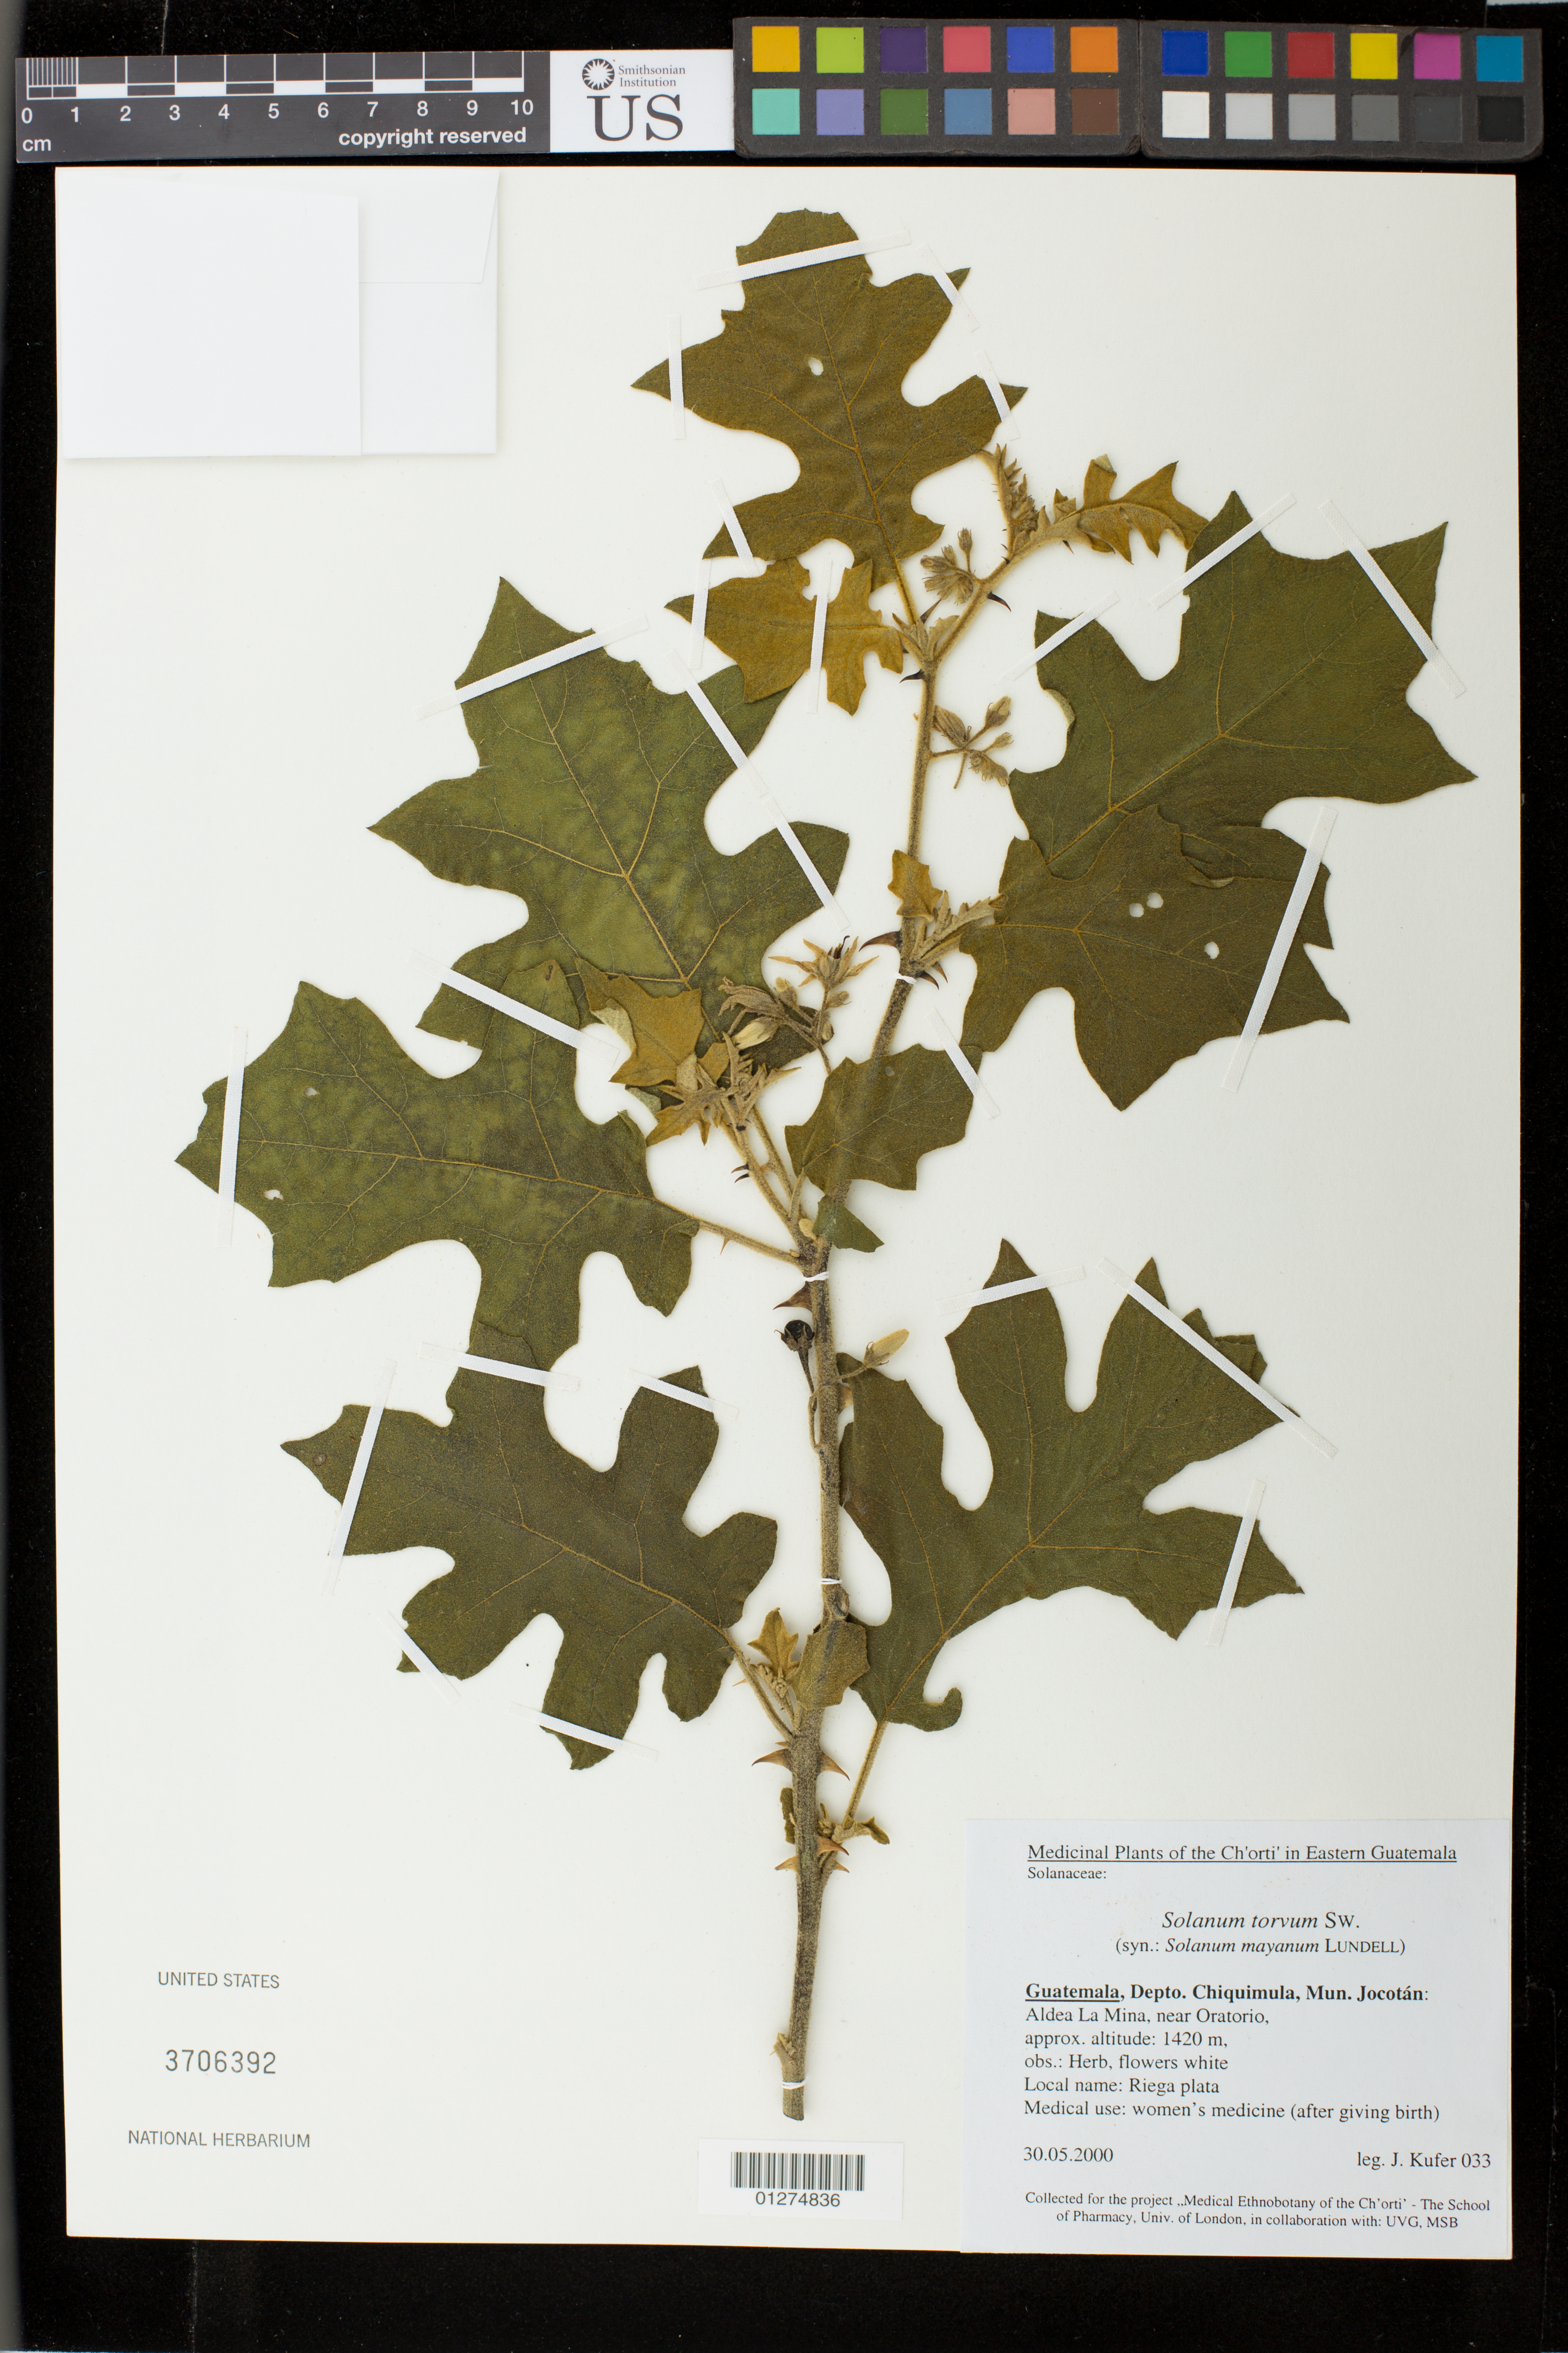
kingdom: Plantae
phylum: Tracheophyta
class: Magnoliopsida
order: Solanales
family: Solanaceae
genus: Solanum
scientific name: Solanum torvum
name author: Sw.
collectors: J. Kufer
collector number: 033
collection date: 2000-05-30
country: Guatemala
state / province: Chiquimula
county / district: Jocotán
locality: Aldea La Mina, near Oratorio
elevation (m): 1420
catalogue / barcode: US 3706392